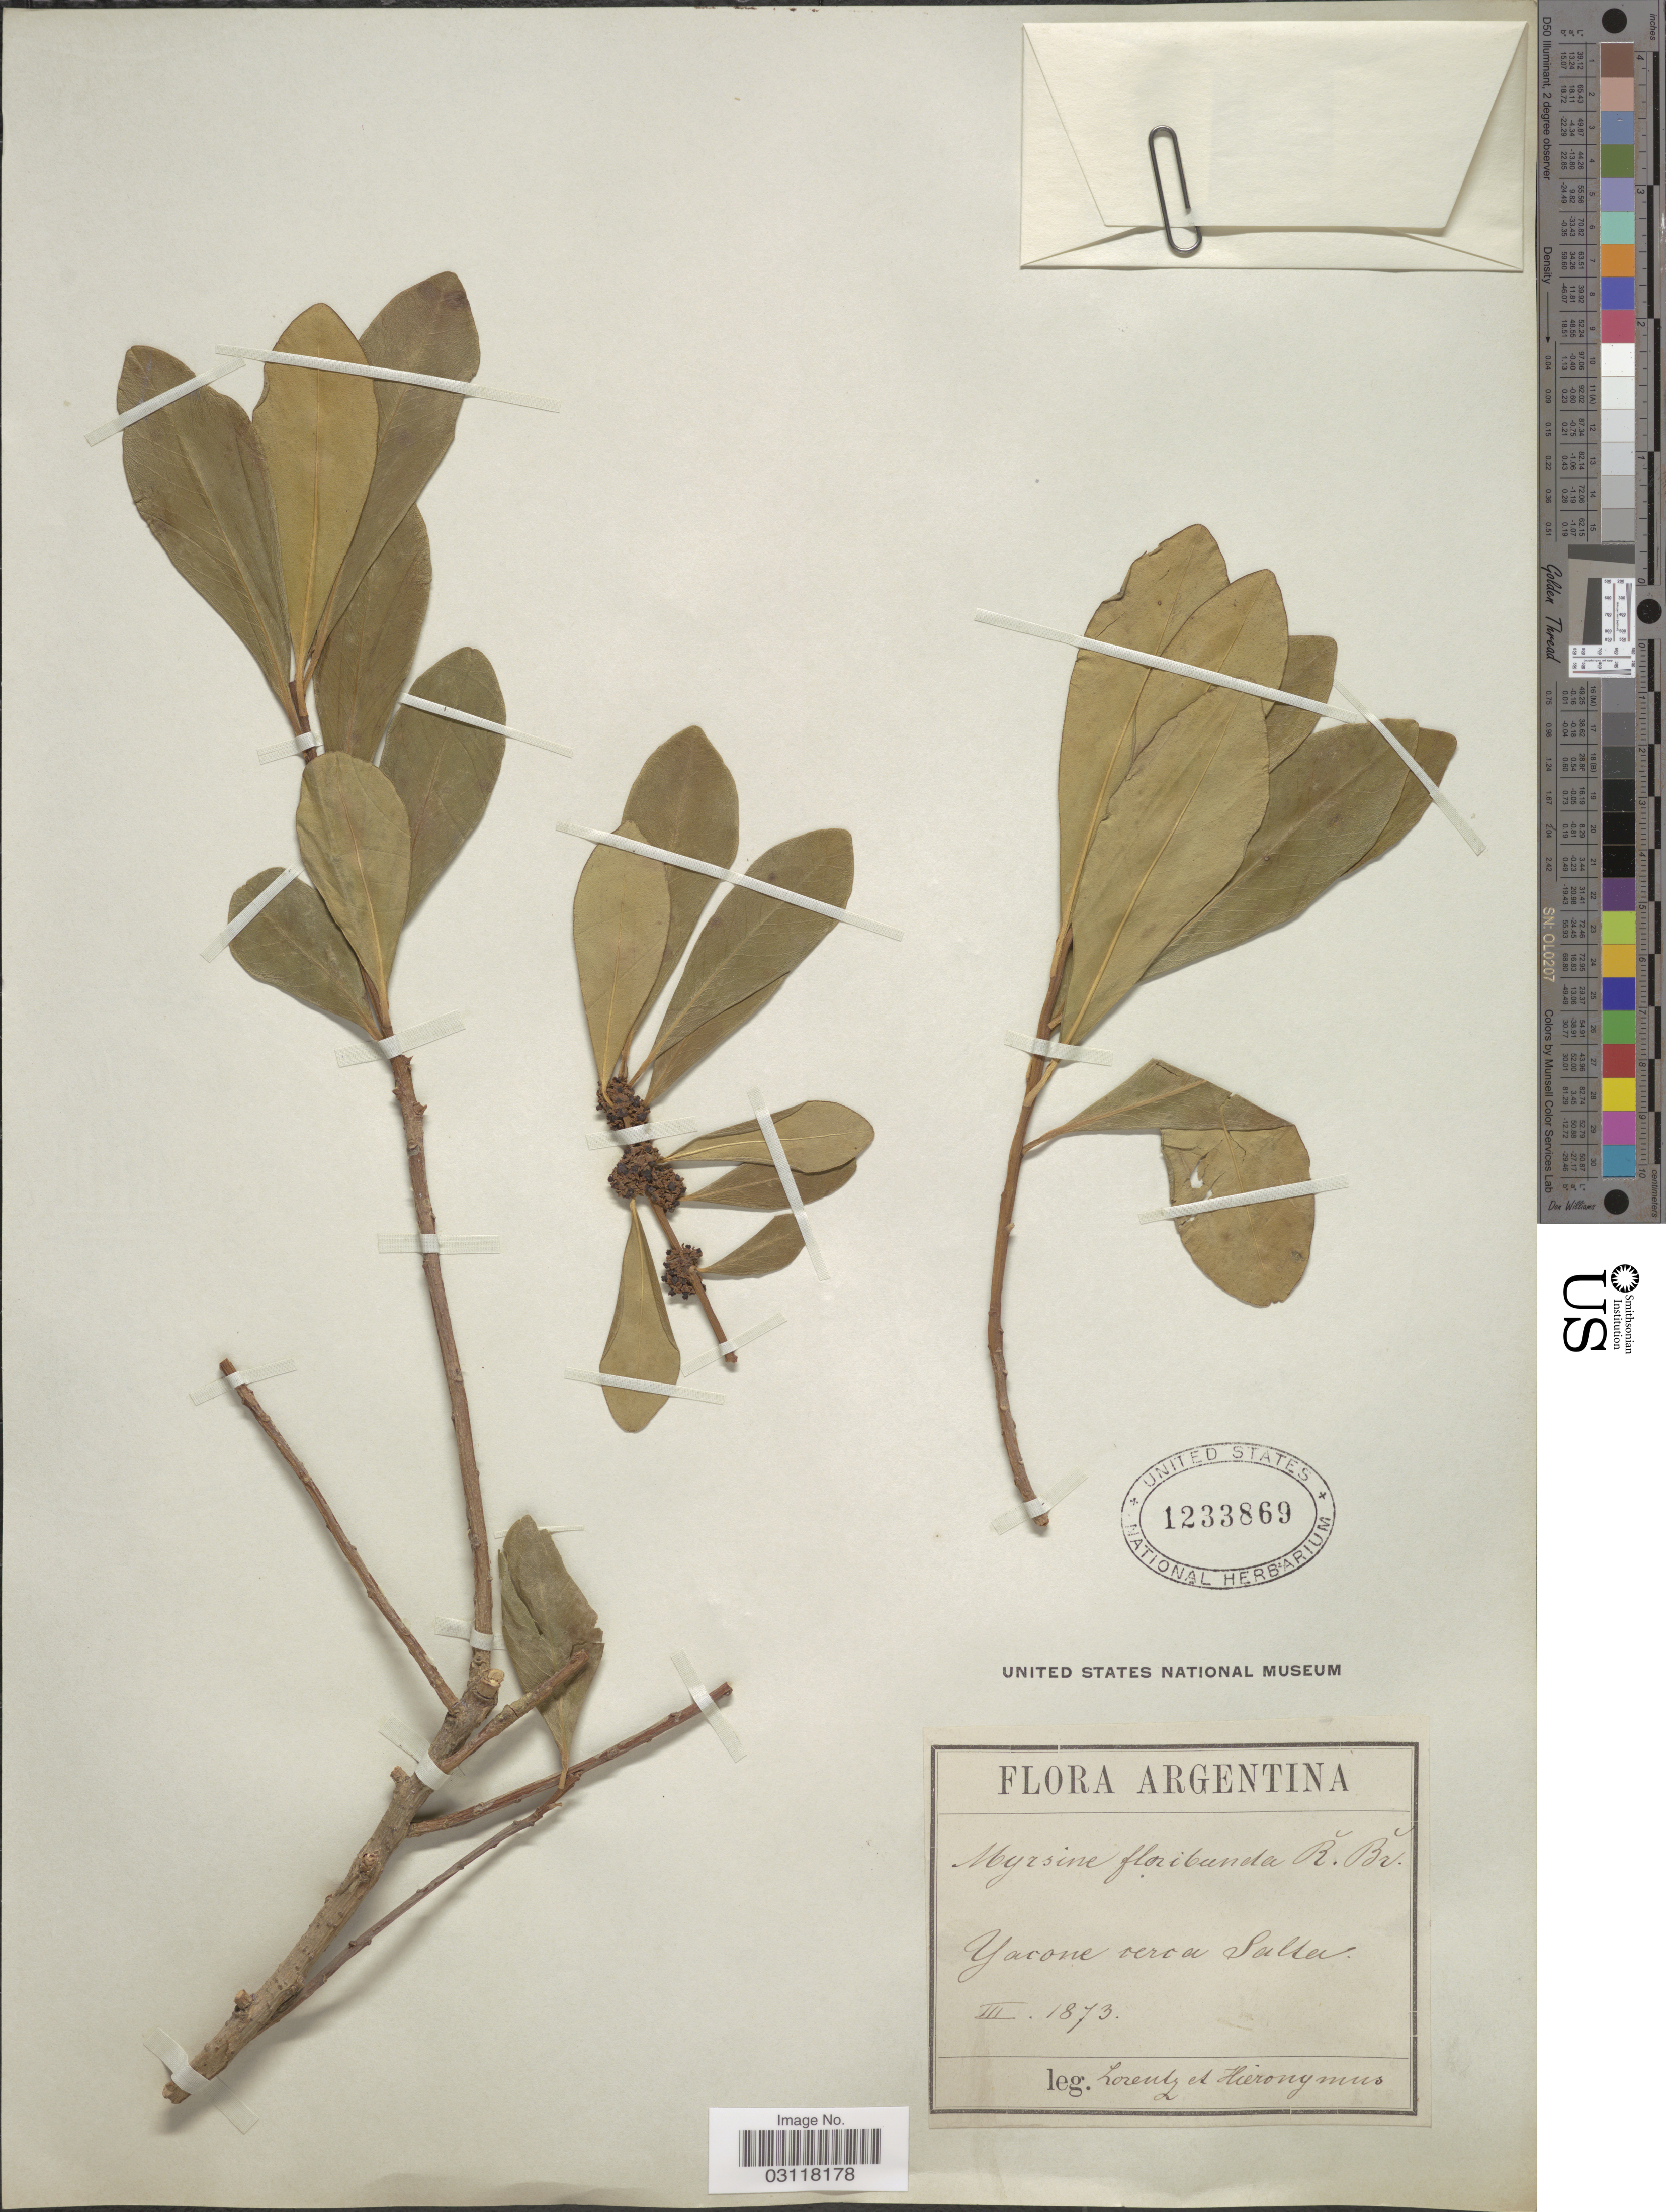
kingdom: Plantae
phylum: Tracheophyta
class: Magnoliopsida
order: Ericales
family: Primulaceae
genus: Rapanea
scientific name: Rapanea guianensis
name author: Aubl.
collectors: -. Lorentz & -. Hieronymus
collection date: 1873-03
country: Argentina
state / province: Salta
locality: Yacone cerca Salta.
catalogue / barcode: US 1233869